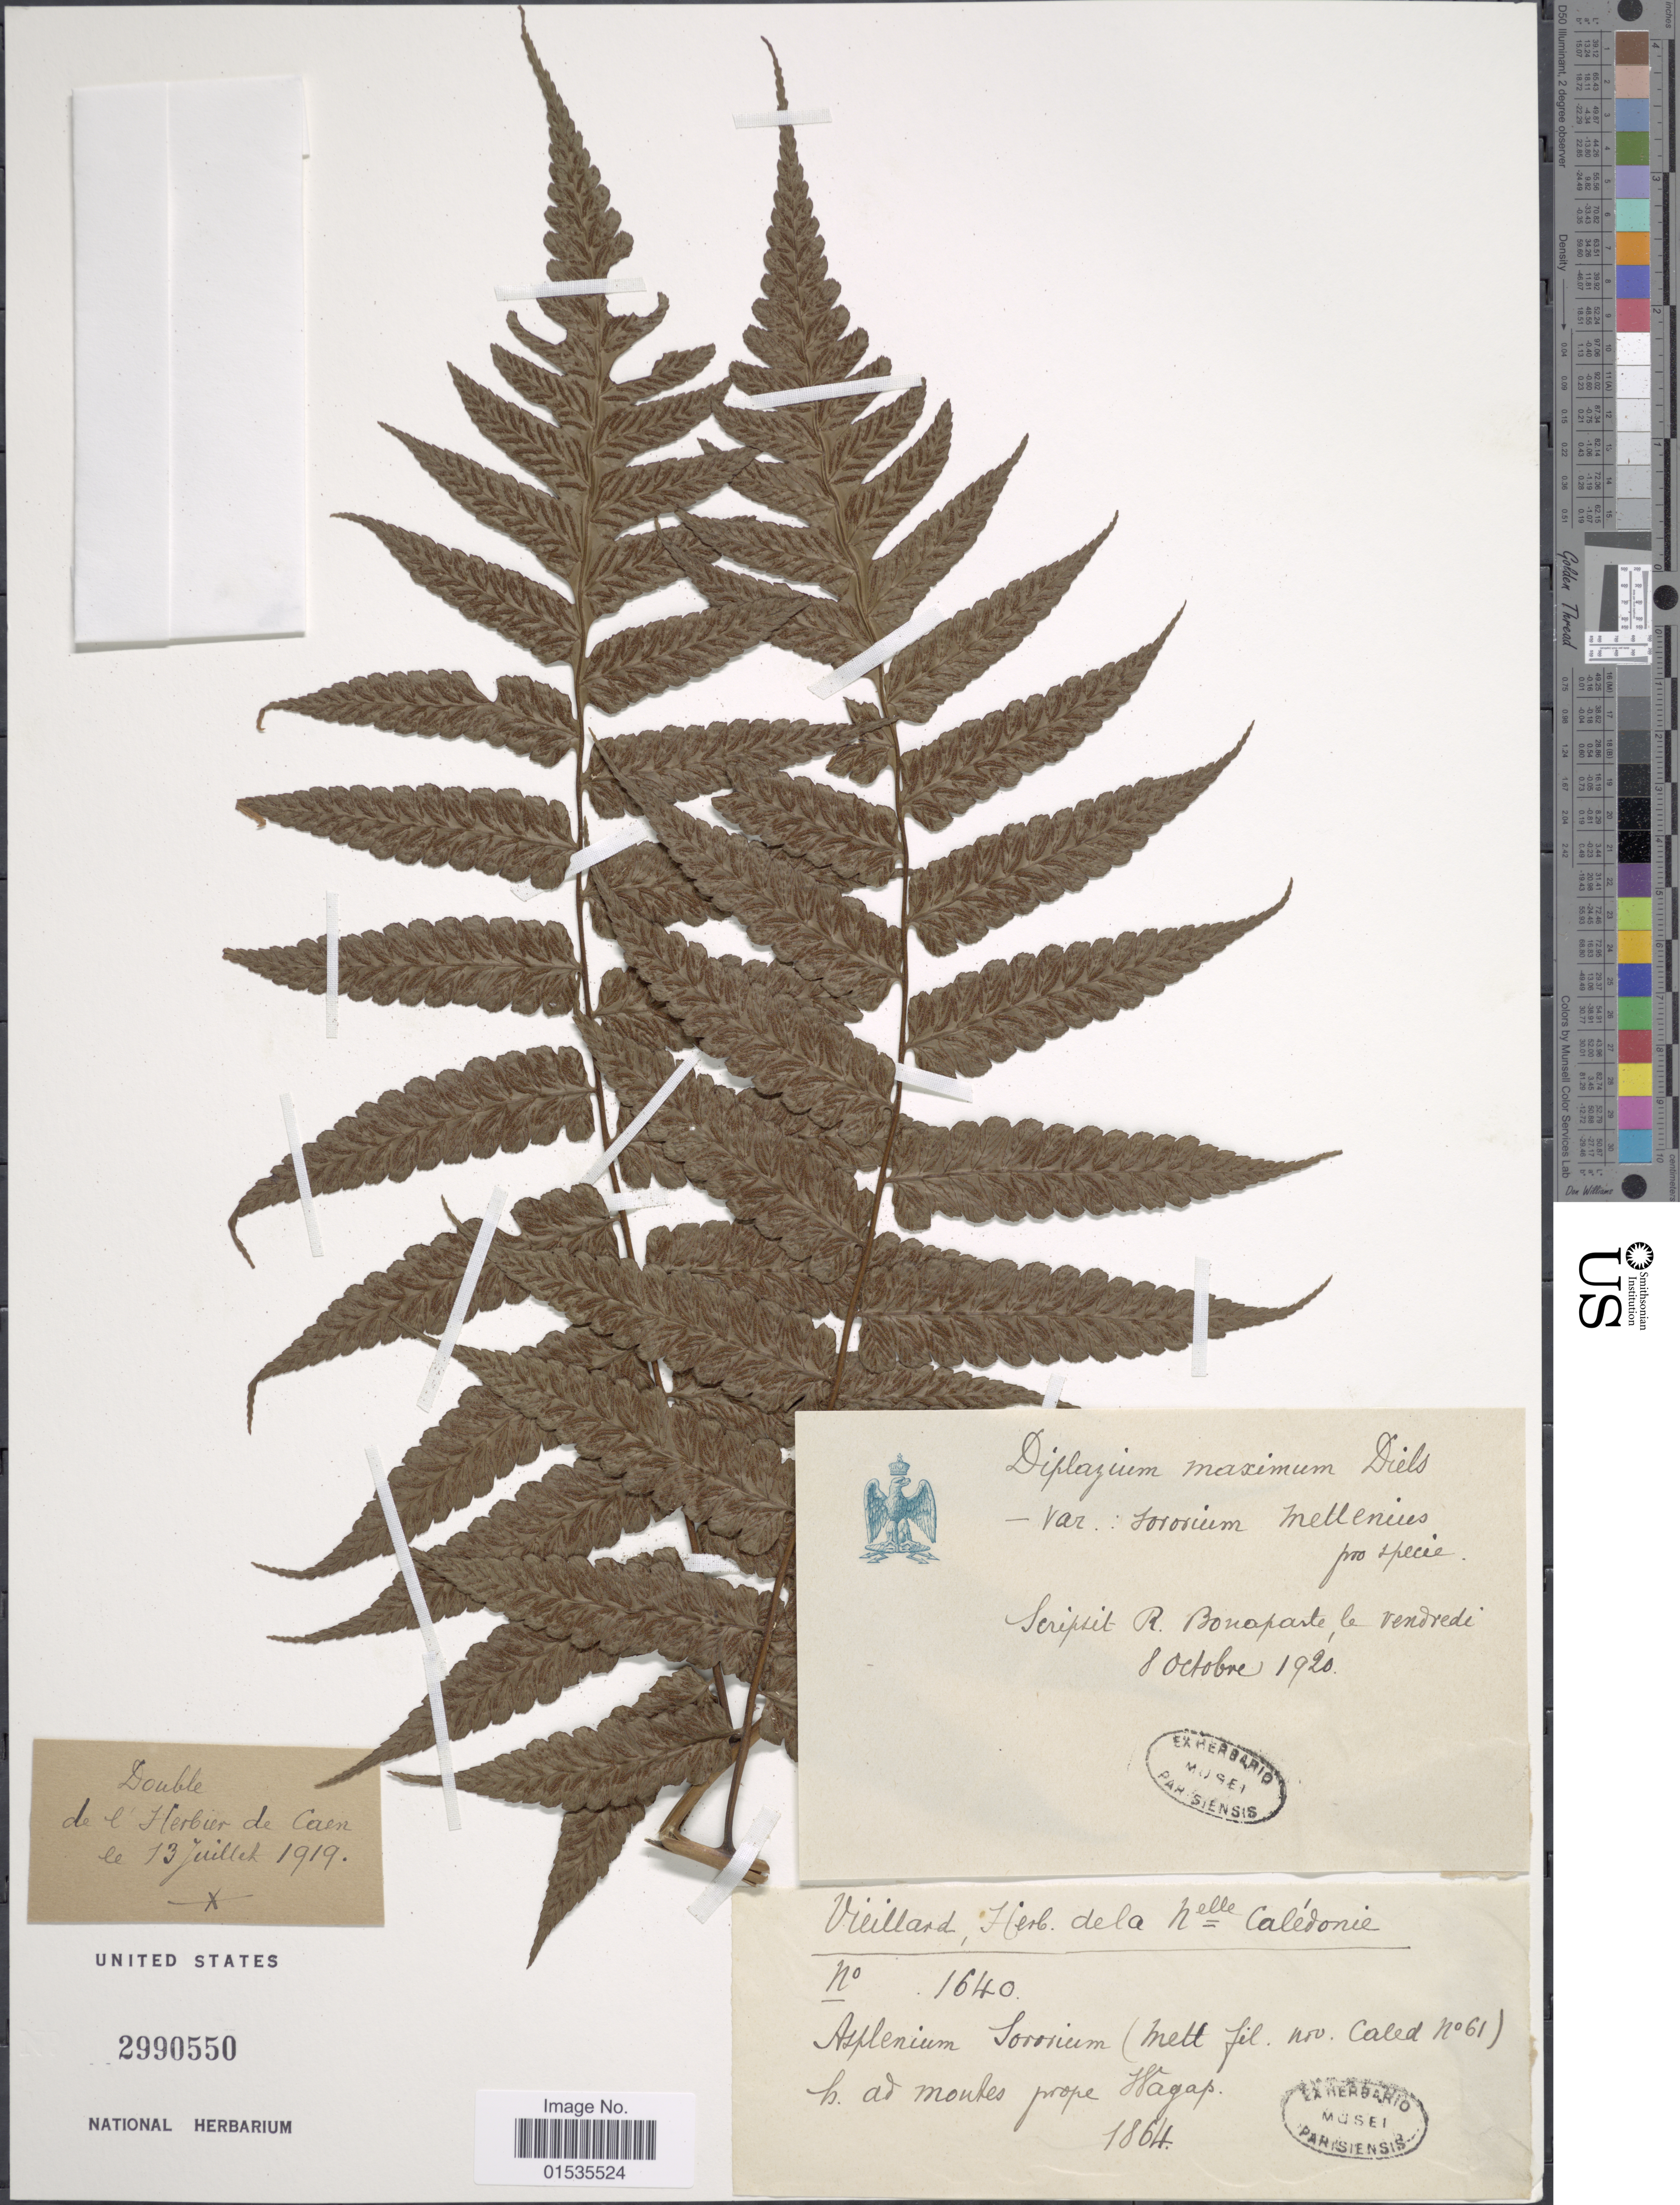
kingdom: Plantae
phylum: Tracheophyta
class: Polypodiopsida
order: Polypodiales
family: Athyriaceae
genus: Diplazium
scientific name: Diplazium sororium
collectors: ex herb. Vieilland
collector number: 1640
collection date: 1864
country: New Caledonia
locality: H. ad prope Hagas [interpreted]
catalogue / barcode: US 2990550